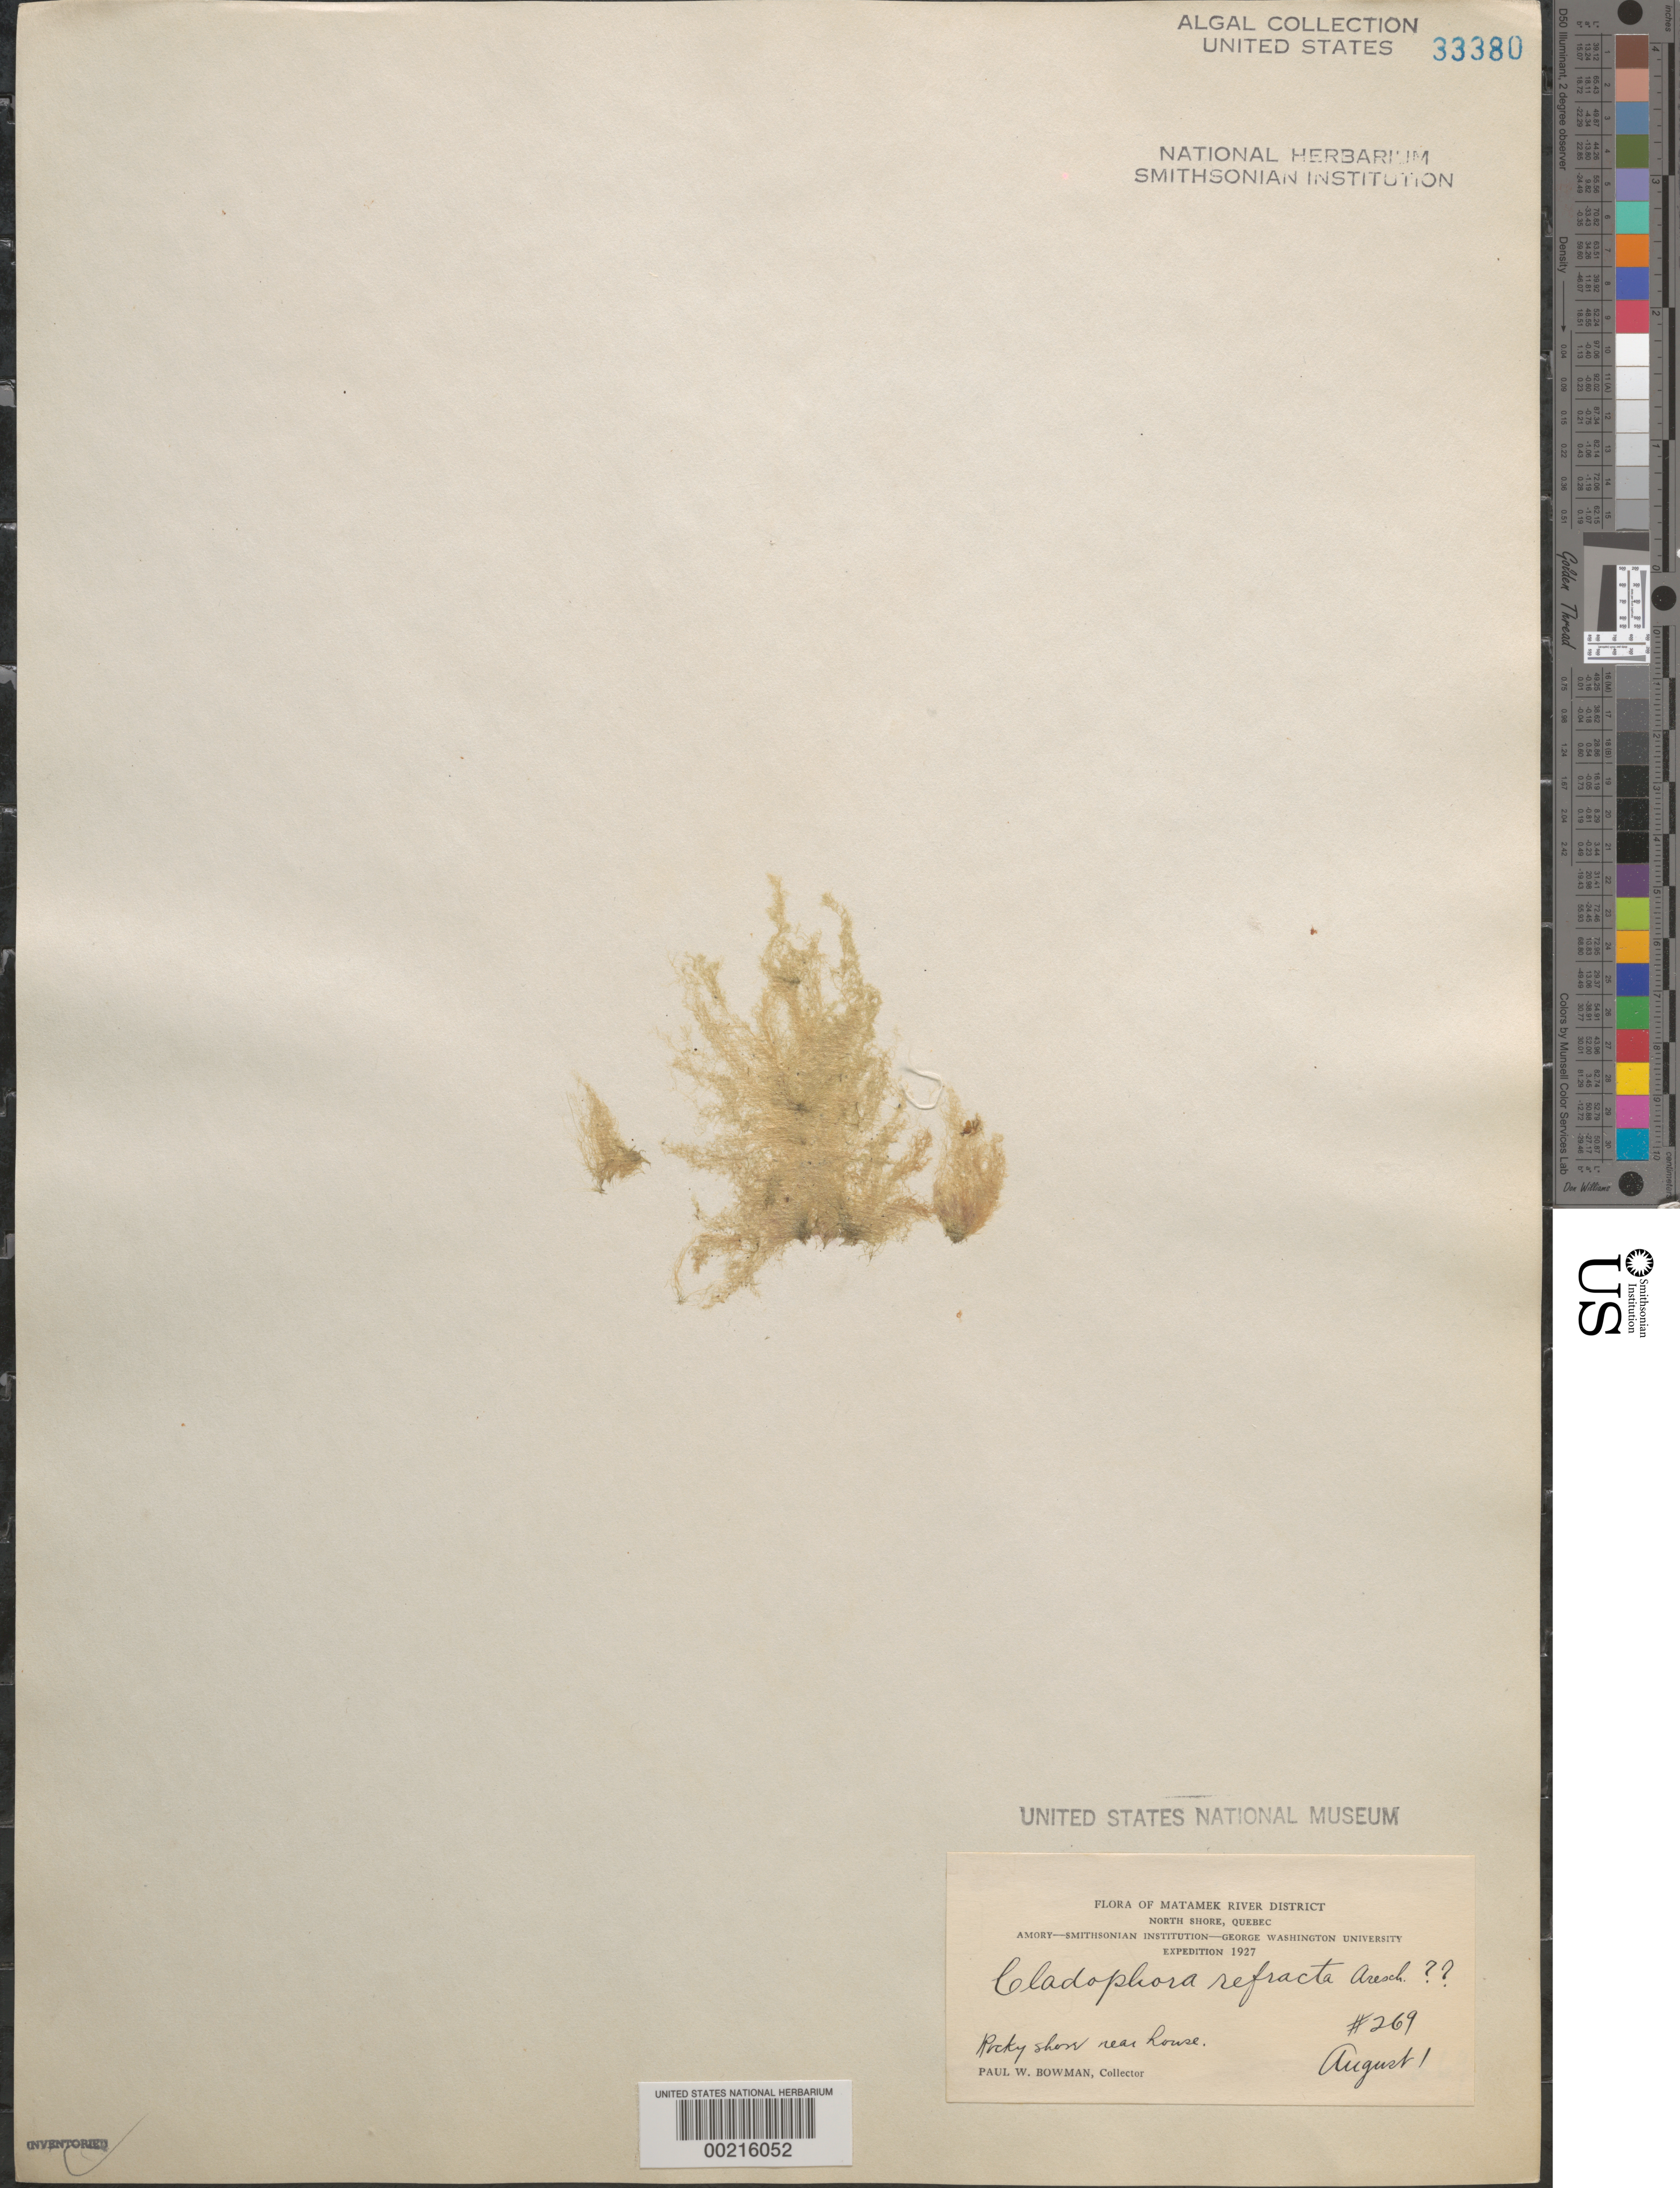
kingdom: Plantae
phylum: Chlorophyta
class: Ulvophyceae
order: Cladophorales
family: Cladophoraceae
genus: Cladophora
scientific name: Cladophora refracta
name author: (Roth) Kütz.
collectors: P. Bowman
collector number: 269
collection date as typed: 01 Aug 1927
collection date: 1927-08-01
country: Canada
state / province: Quebec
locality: Matamek river district, north shore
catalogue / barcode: US 33380